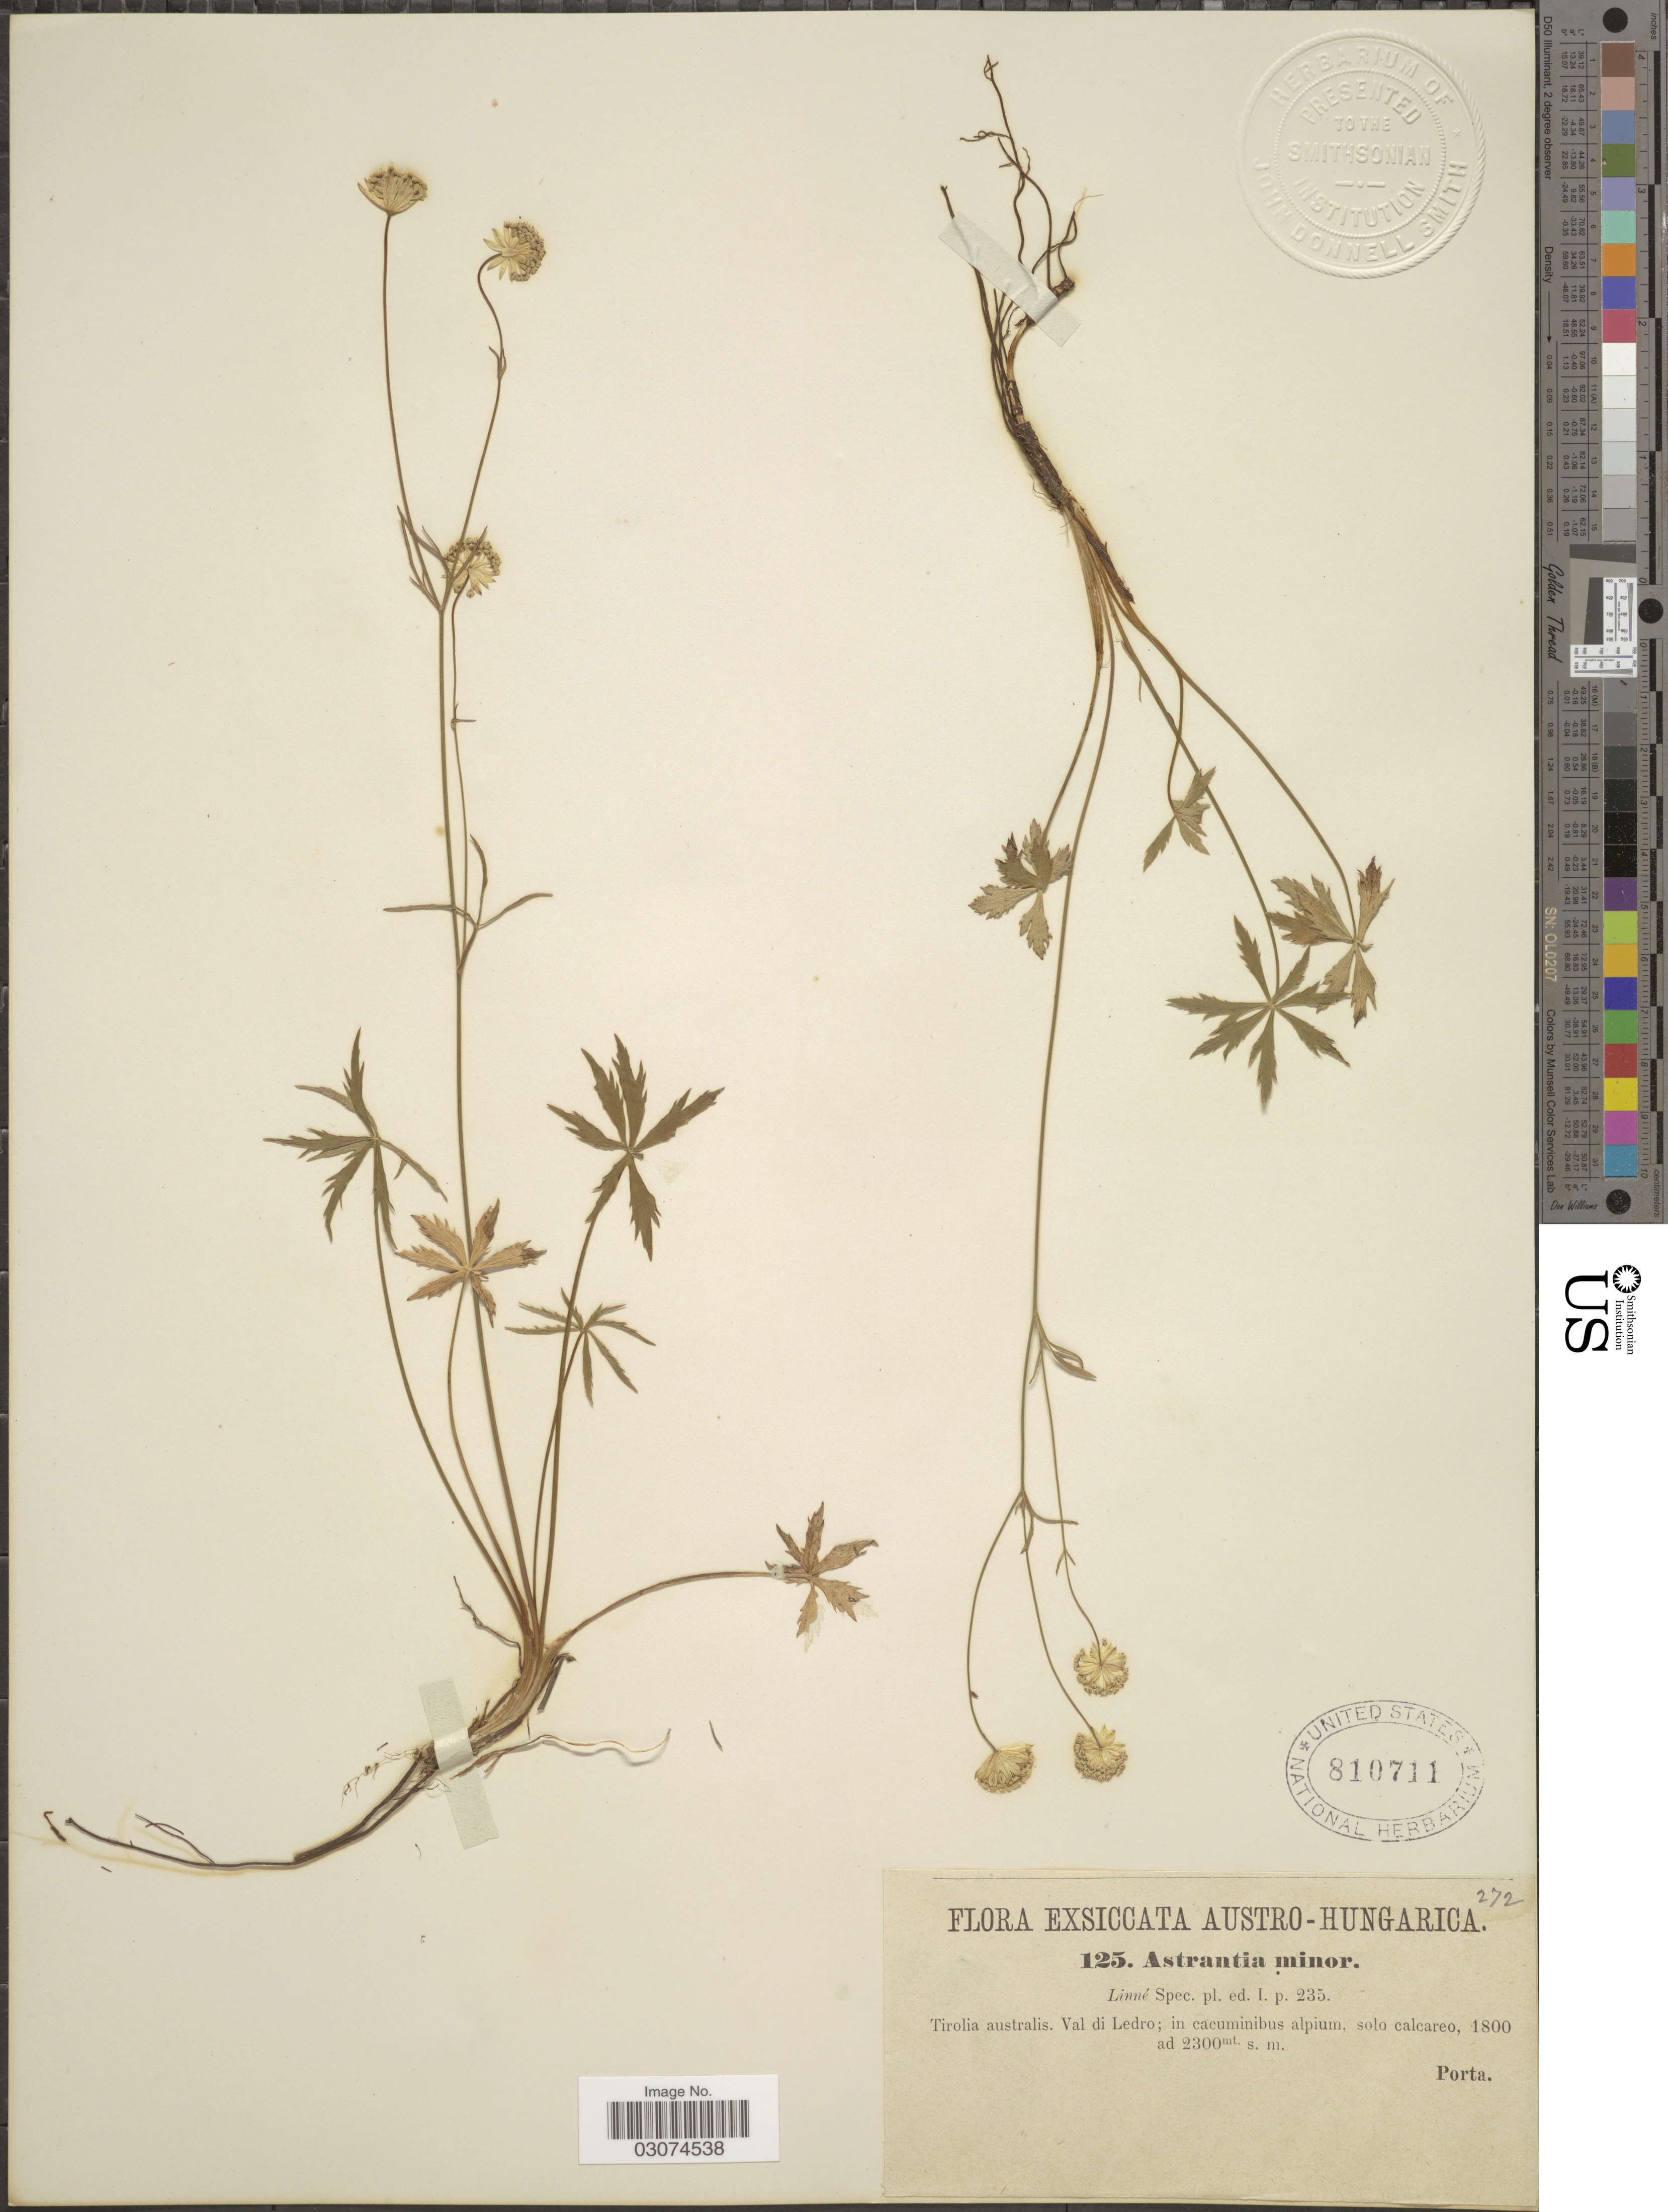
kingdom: Plantae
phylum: Tracheophyta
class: Magnoliopsida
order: Apiales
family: Apiaceae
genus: Astrantia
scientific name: Astrantia minor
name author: L.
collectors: -- Porta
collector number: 125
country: Italy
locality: Austro-Hungarica. Tirolia australis, Val di Ledro.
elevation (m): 1800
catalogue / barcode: US 810711